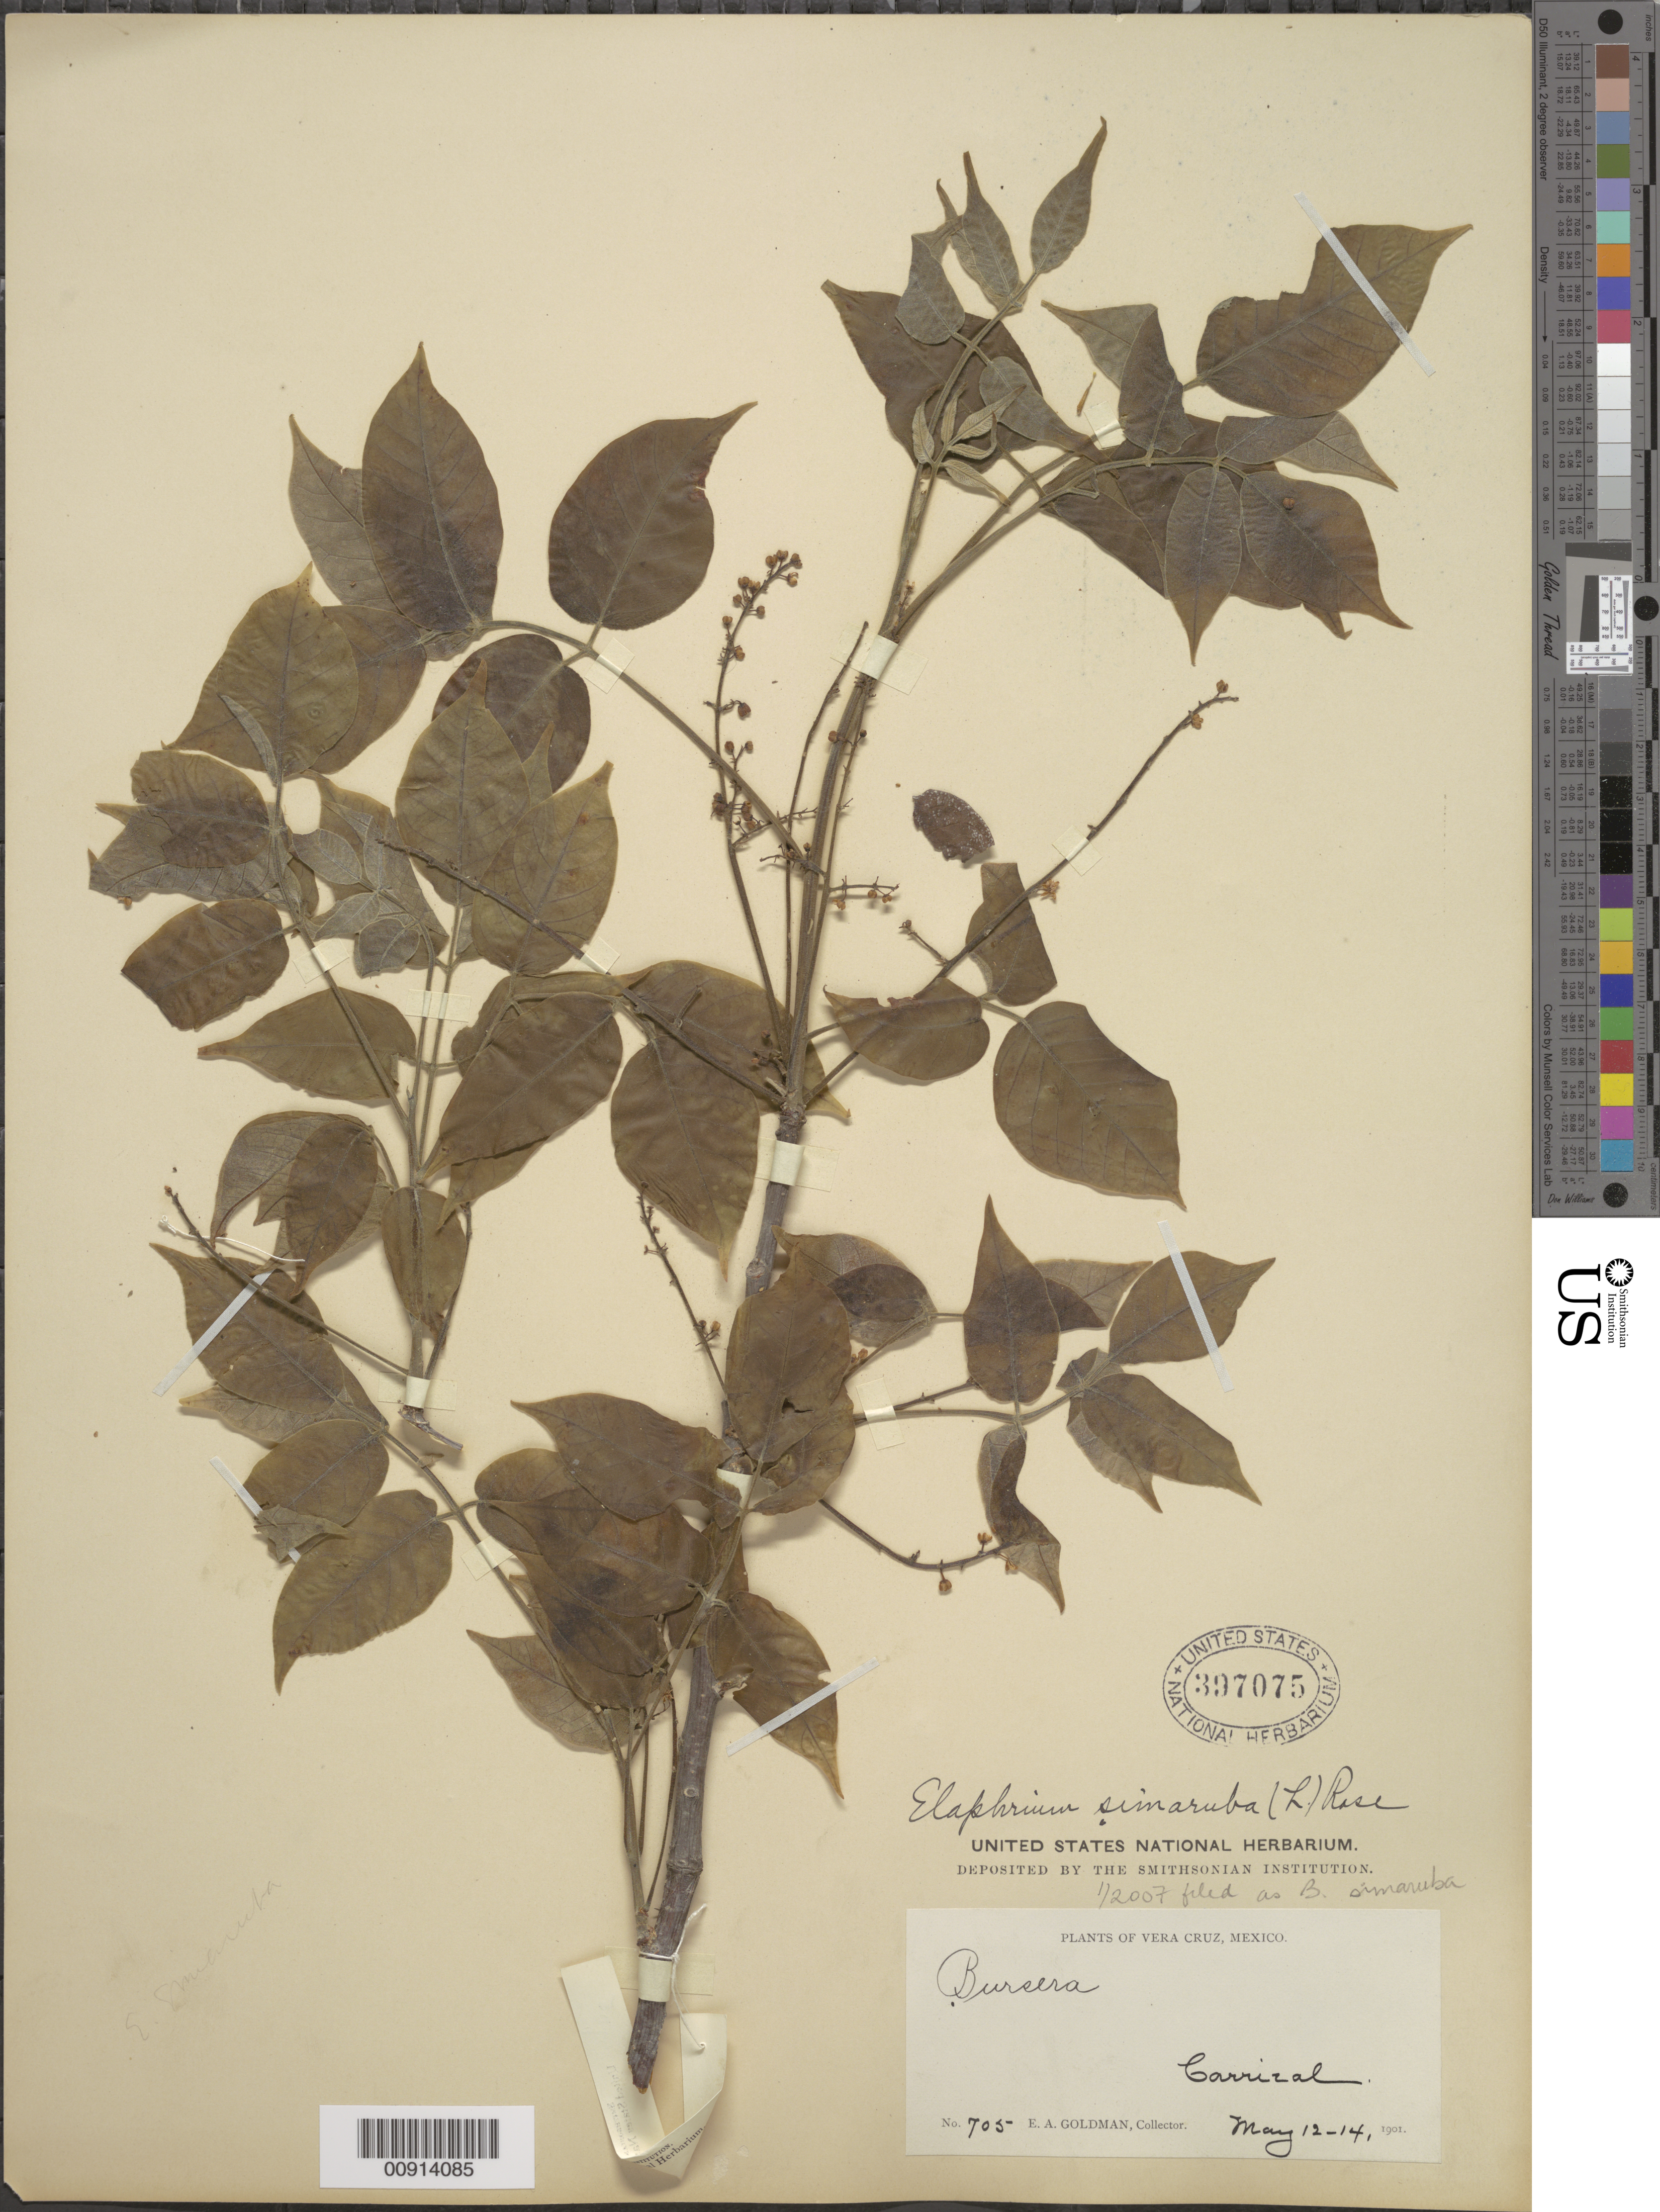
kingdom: Plantae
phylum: Tracheophyta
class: Magnoliopsida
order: Sapindales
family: Burseraceae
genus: Bursera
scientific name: Bursera simaruba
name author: (L.) Sarg.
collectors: E. A. Goldman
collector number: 705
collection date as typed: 12 May 1901 to 14 May 1901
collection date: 1901-05-12/1901-05-14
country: Mexico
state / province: Veracruz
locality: Carrizal, Veracruz.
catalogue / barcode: US 397075